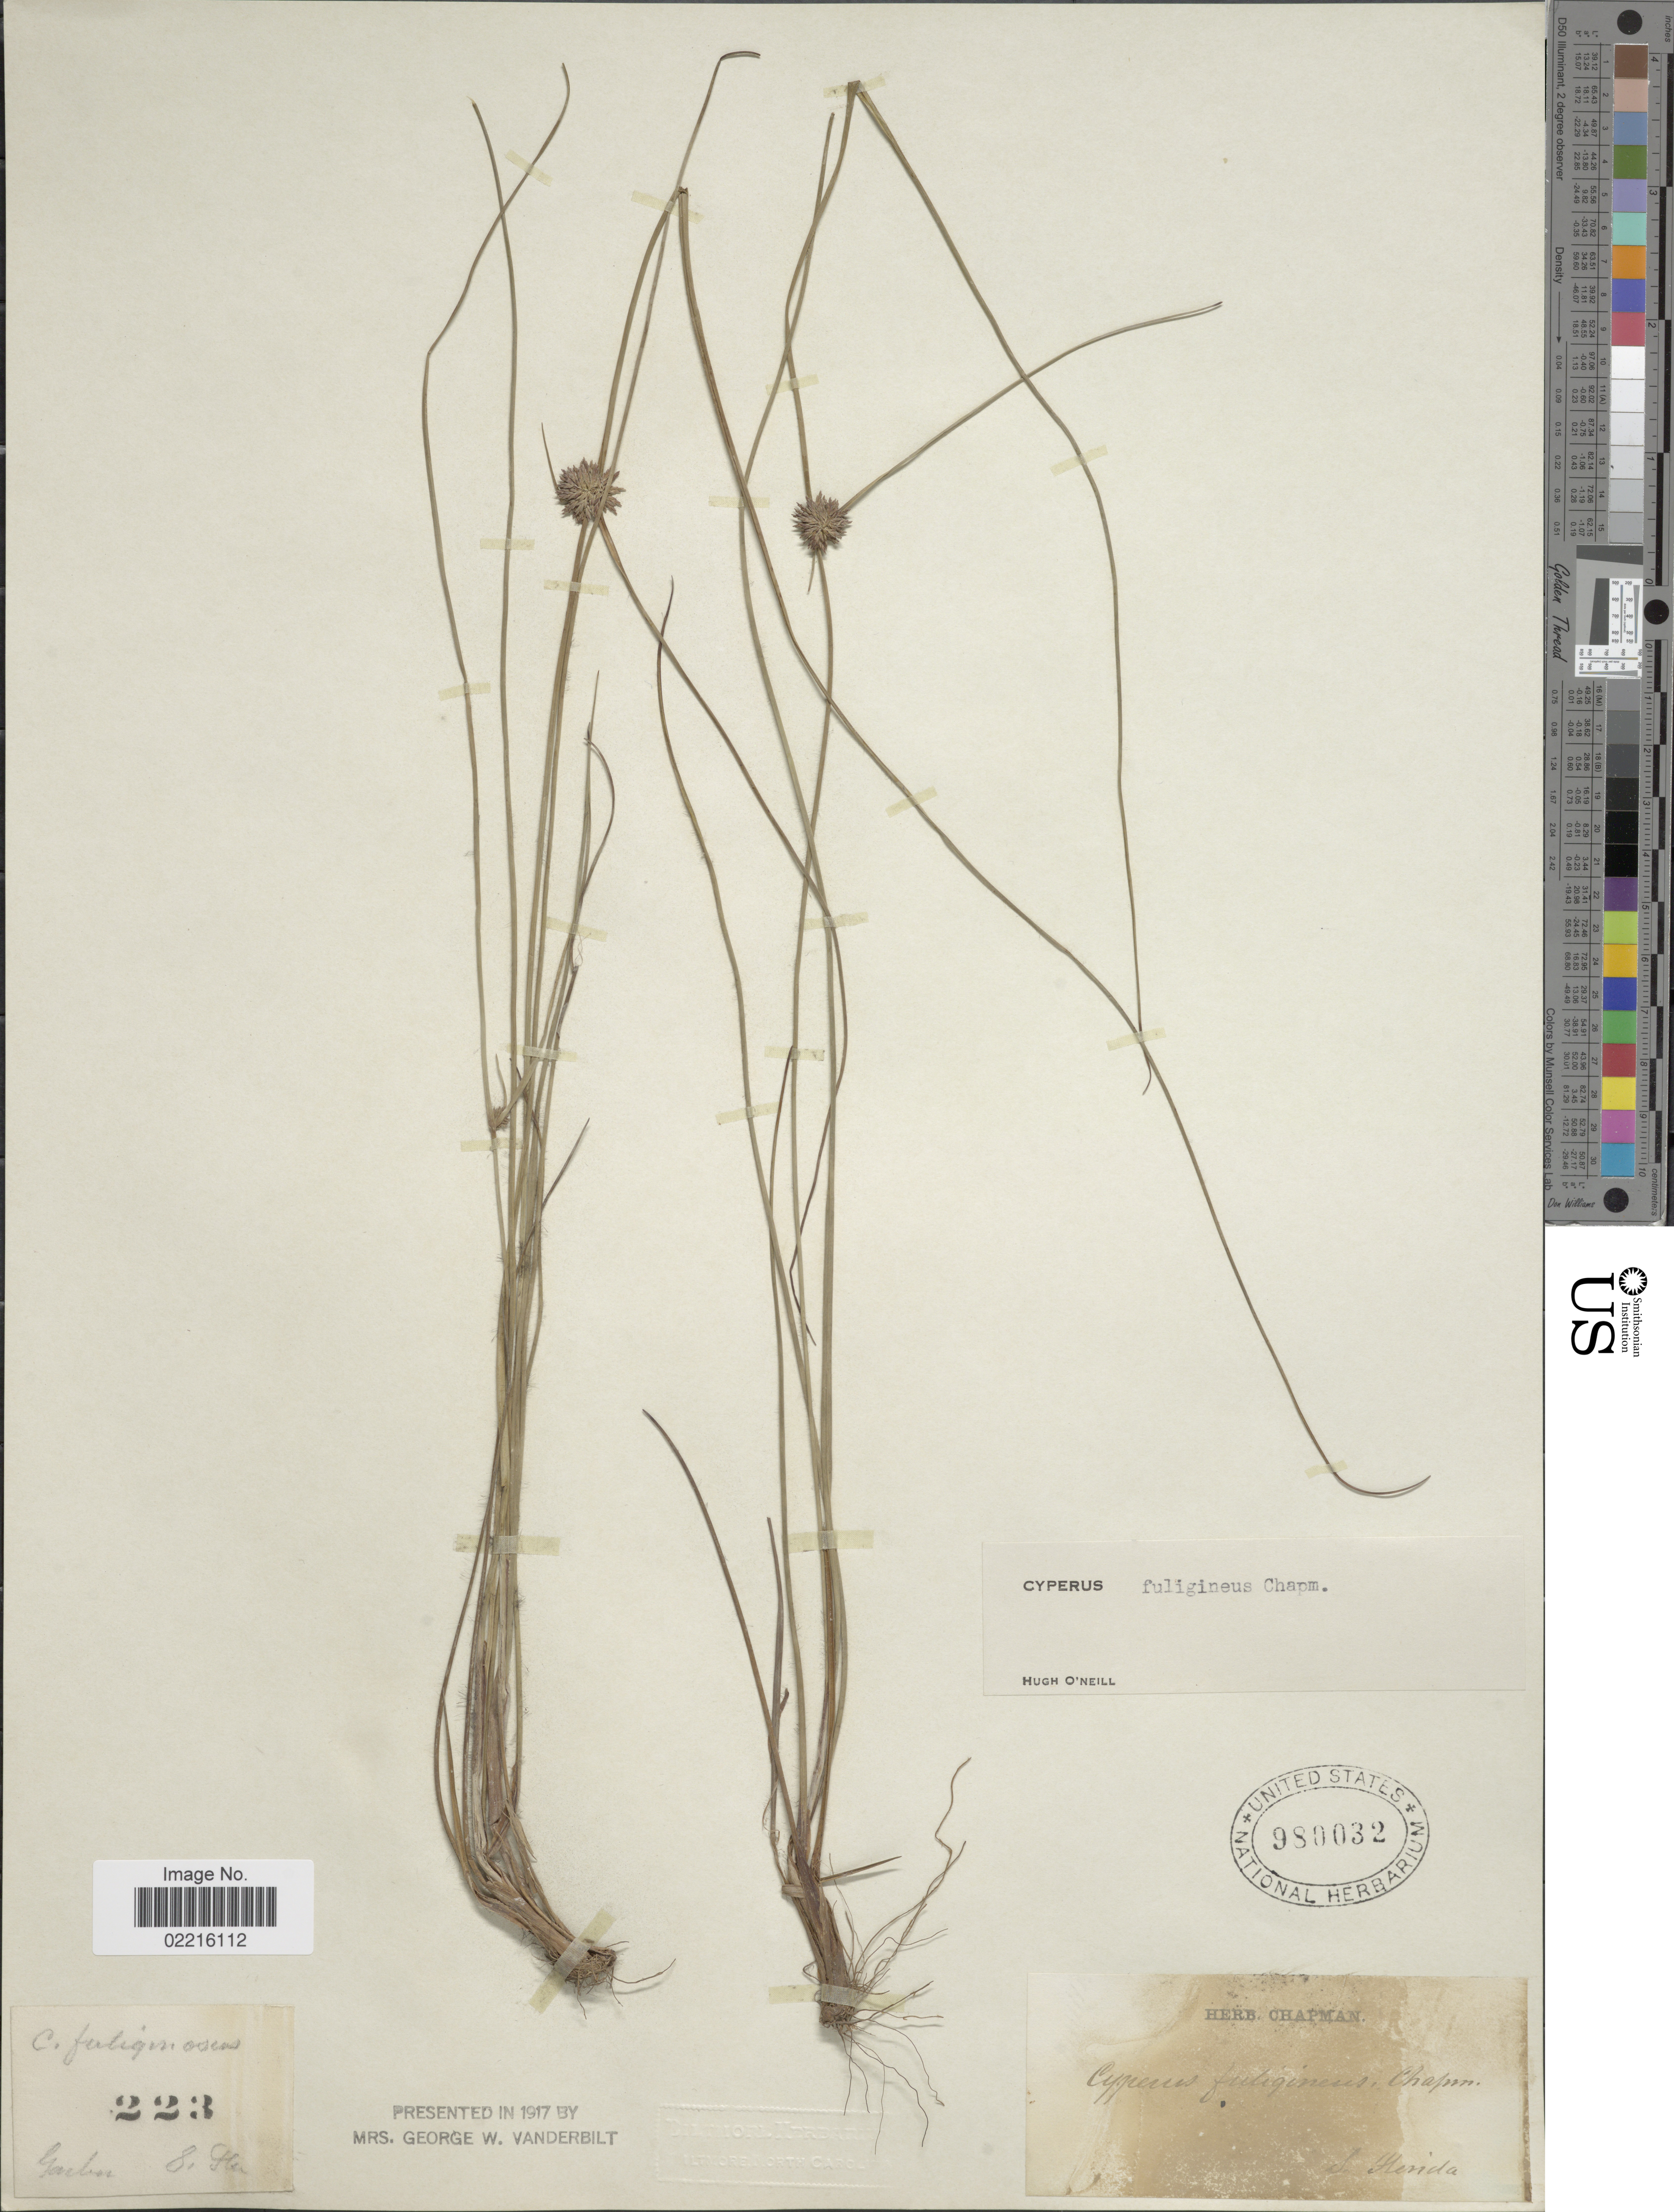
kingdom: Plantae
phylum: Tracheophyta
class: Liliopsida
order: Poales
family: Cyperaceae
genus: Cyperus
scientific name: Cyperus fuligineus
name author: Chapm.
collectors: -- Garber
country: United States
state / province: Florida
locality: South Florida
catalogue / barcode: US 980032